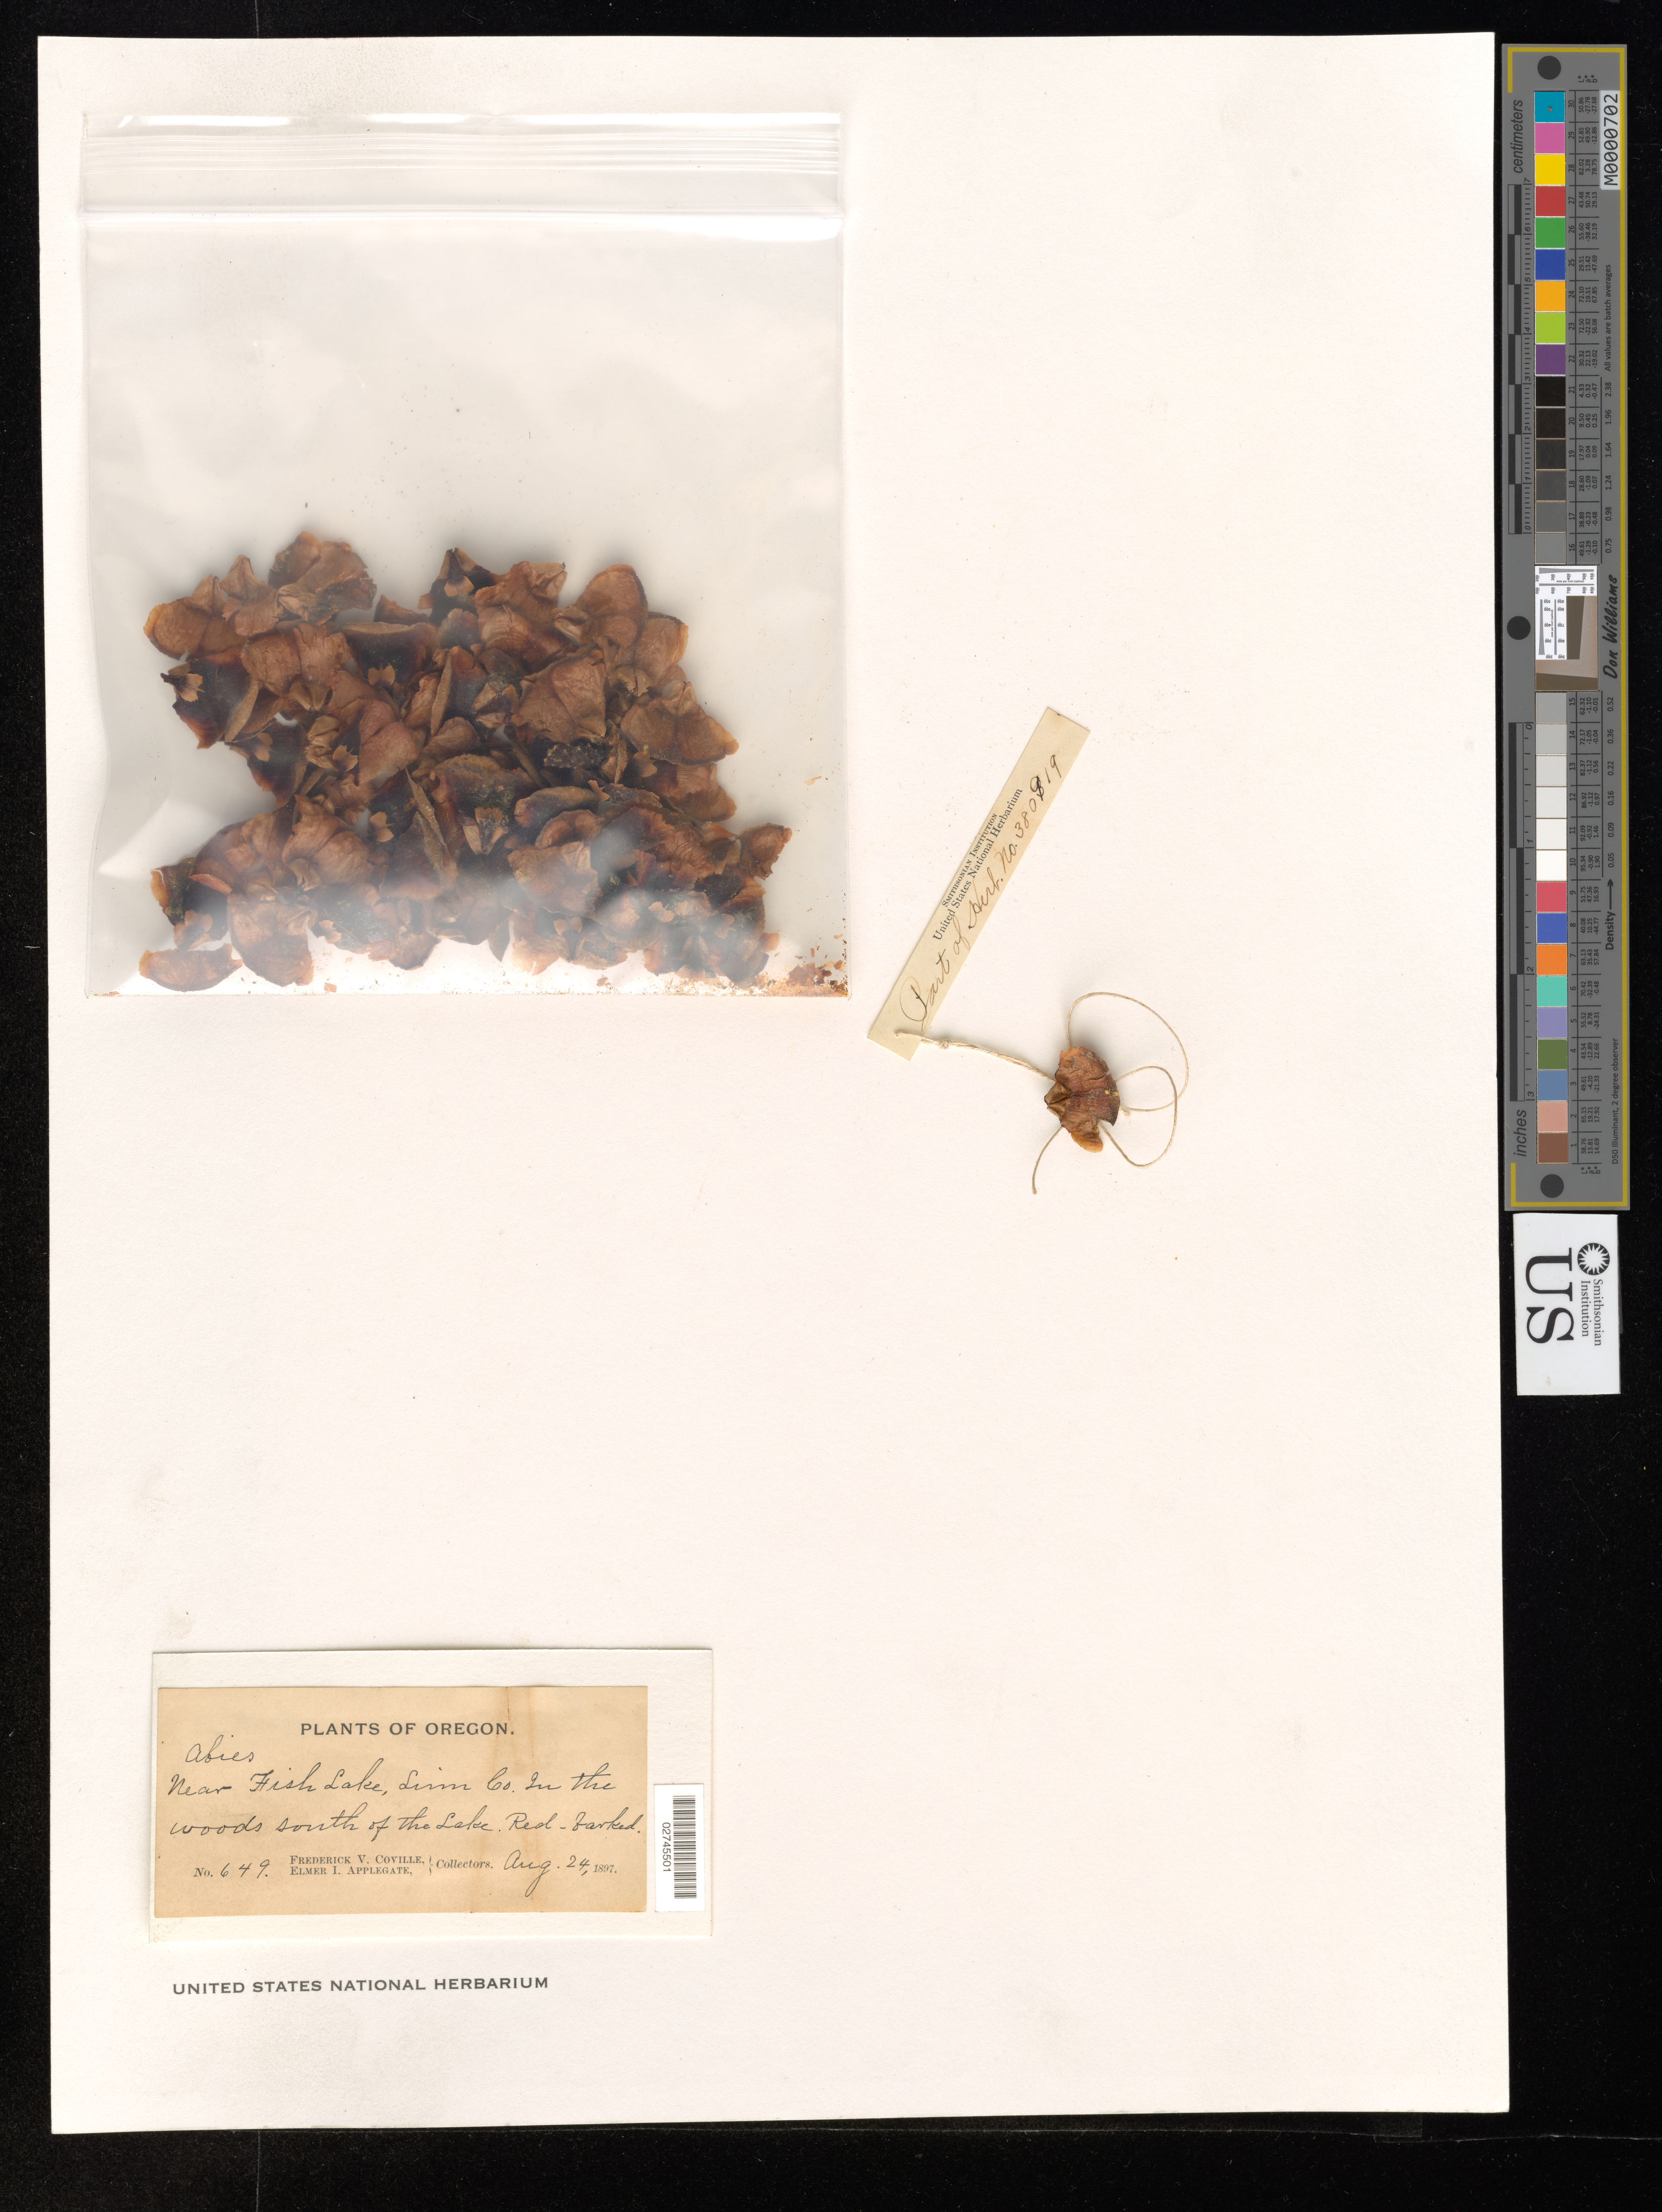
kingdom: Plantae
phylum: Tracheophyta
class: Pinopsida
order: Pinales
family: Pinaceae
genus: Abies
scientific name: Abies amabilis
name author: Douglas ex J. Forbes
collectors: F. V. Coville & E. I. Applegate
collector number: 649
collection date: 1897-08-24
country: United States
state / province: Oregon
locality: Near Fish Lake, Lin County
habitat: Woods south of the lake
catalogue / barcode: US 380919